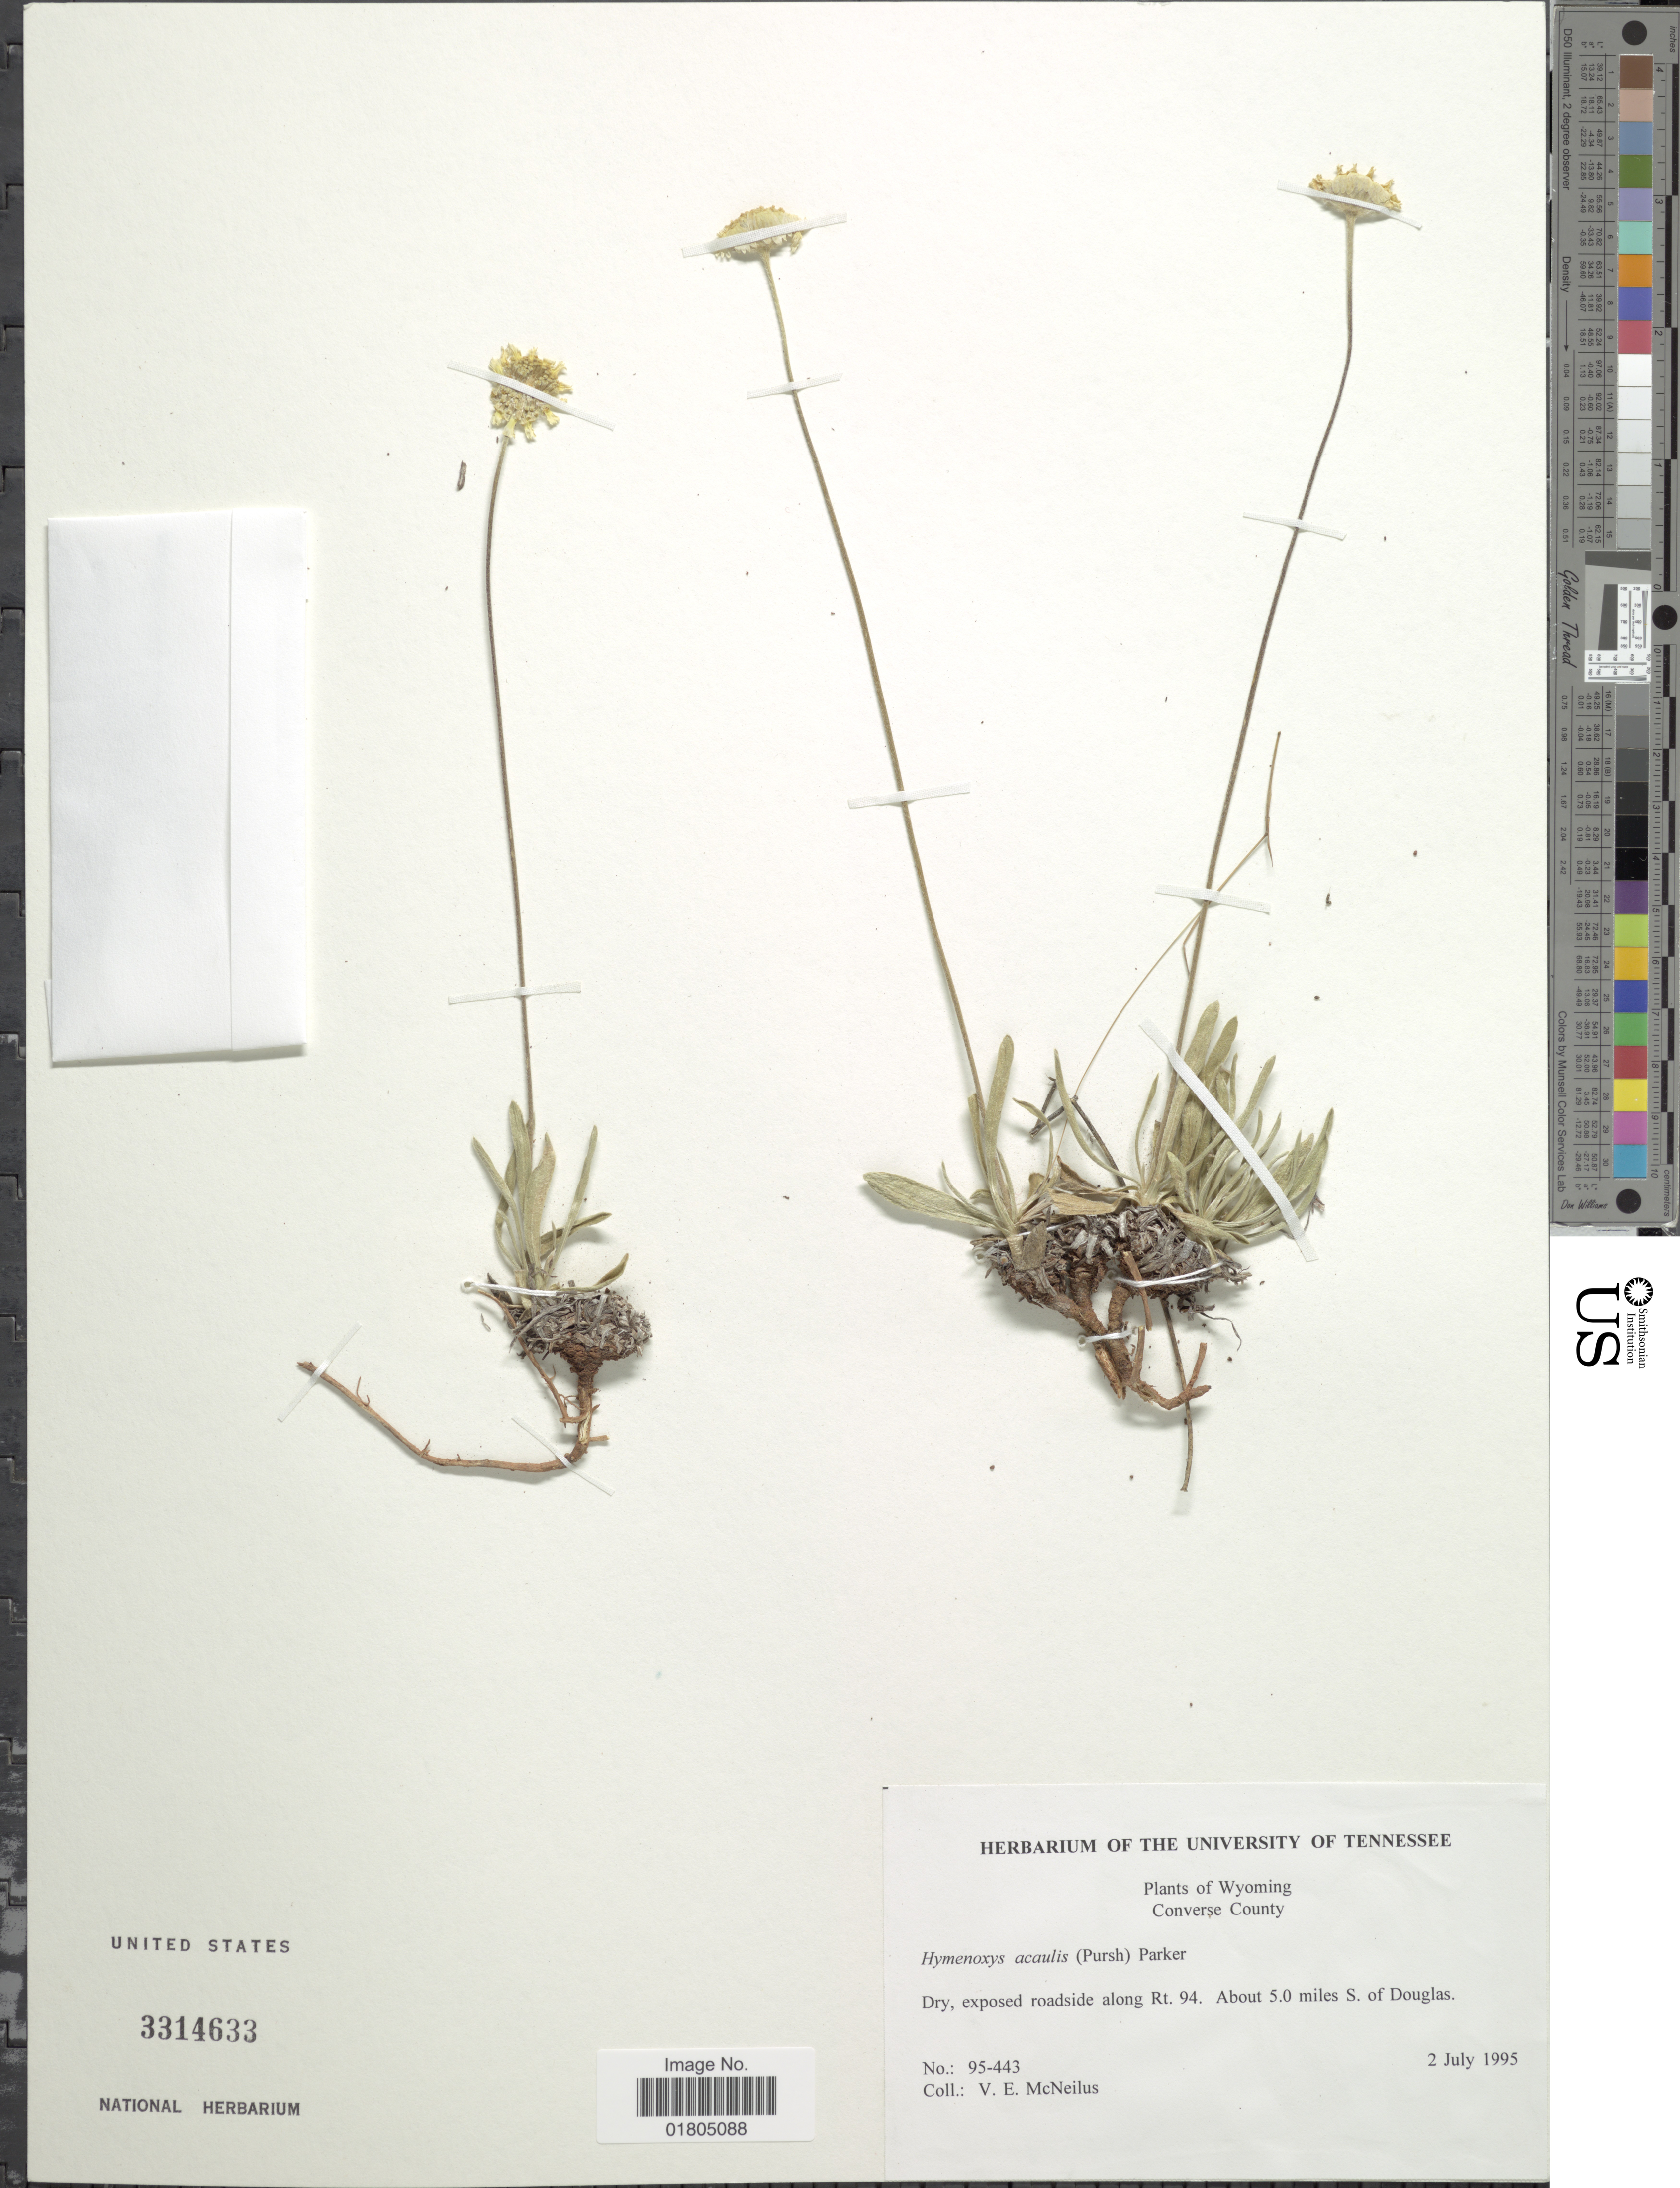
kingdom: Plantae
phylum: Tracheophyta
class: Magnoliopsida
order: Asterales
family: Asteraceae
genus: Actinea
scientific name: Actinea acaulis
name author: (Pursh) Spreng.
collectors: V. Mcneilus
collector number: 95-443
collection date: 1995-07-02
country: United States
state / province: Wyoming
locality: Converse County, Dry, exposed roadside along Rt. 94, About 5.0 miles S. of Douglas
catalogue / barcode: US 3314633